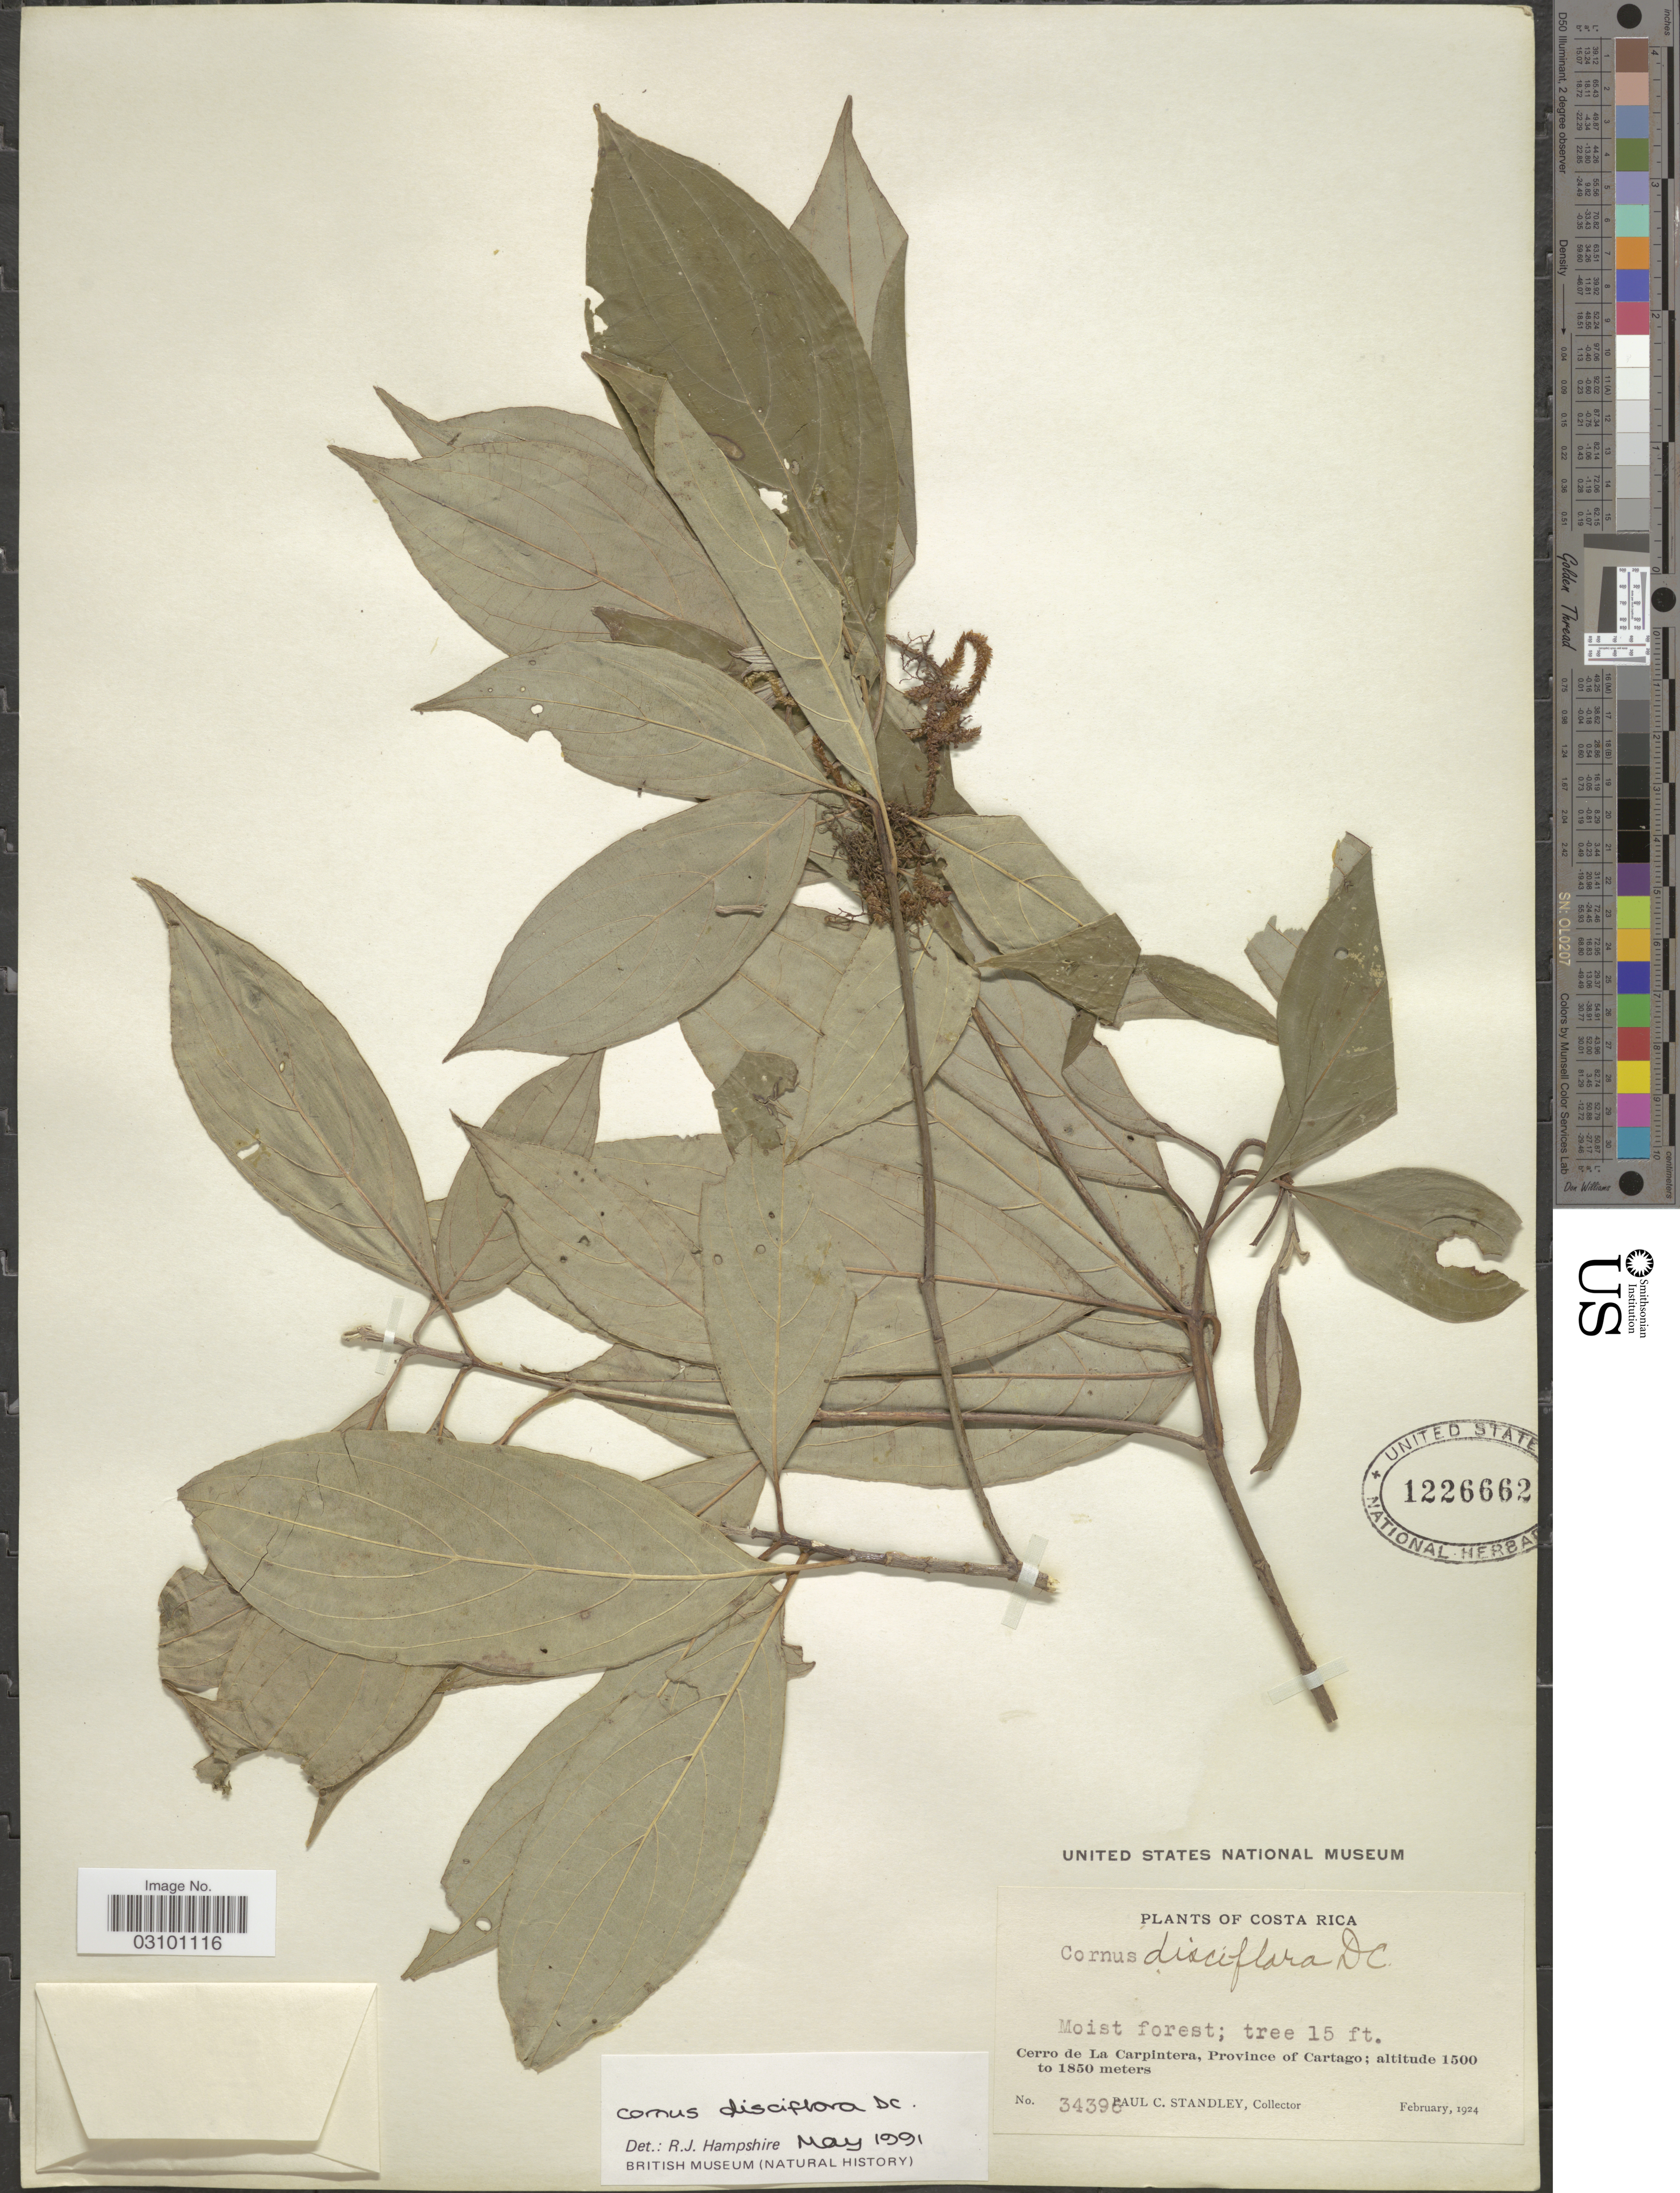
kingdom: Plantae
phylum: Tracheophyta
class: Magnoliopsida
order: Cornales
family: Cornaceae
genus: Cornus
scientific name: Cornus disciflora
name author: Moc. & Sessé ex DC.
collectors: P. C. Standley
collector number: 34396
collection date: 1924-02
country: Costa Rica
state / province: Cartago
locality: Cerro de La Carpintera.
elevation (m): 1500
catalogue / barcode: US 1226662